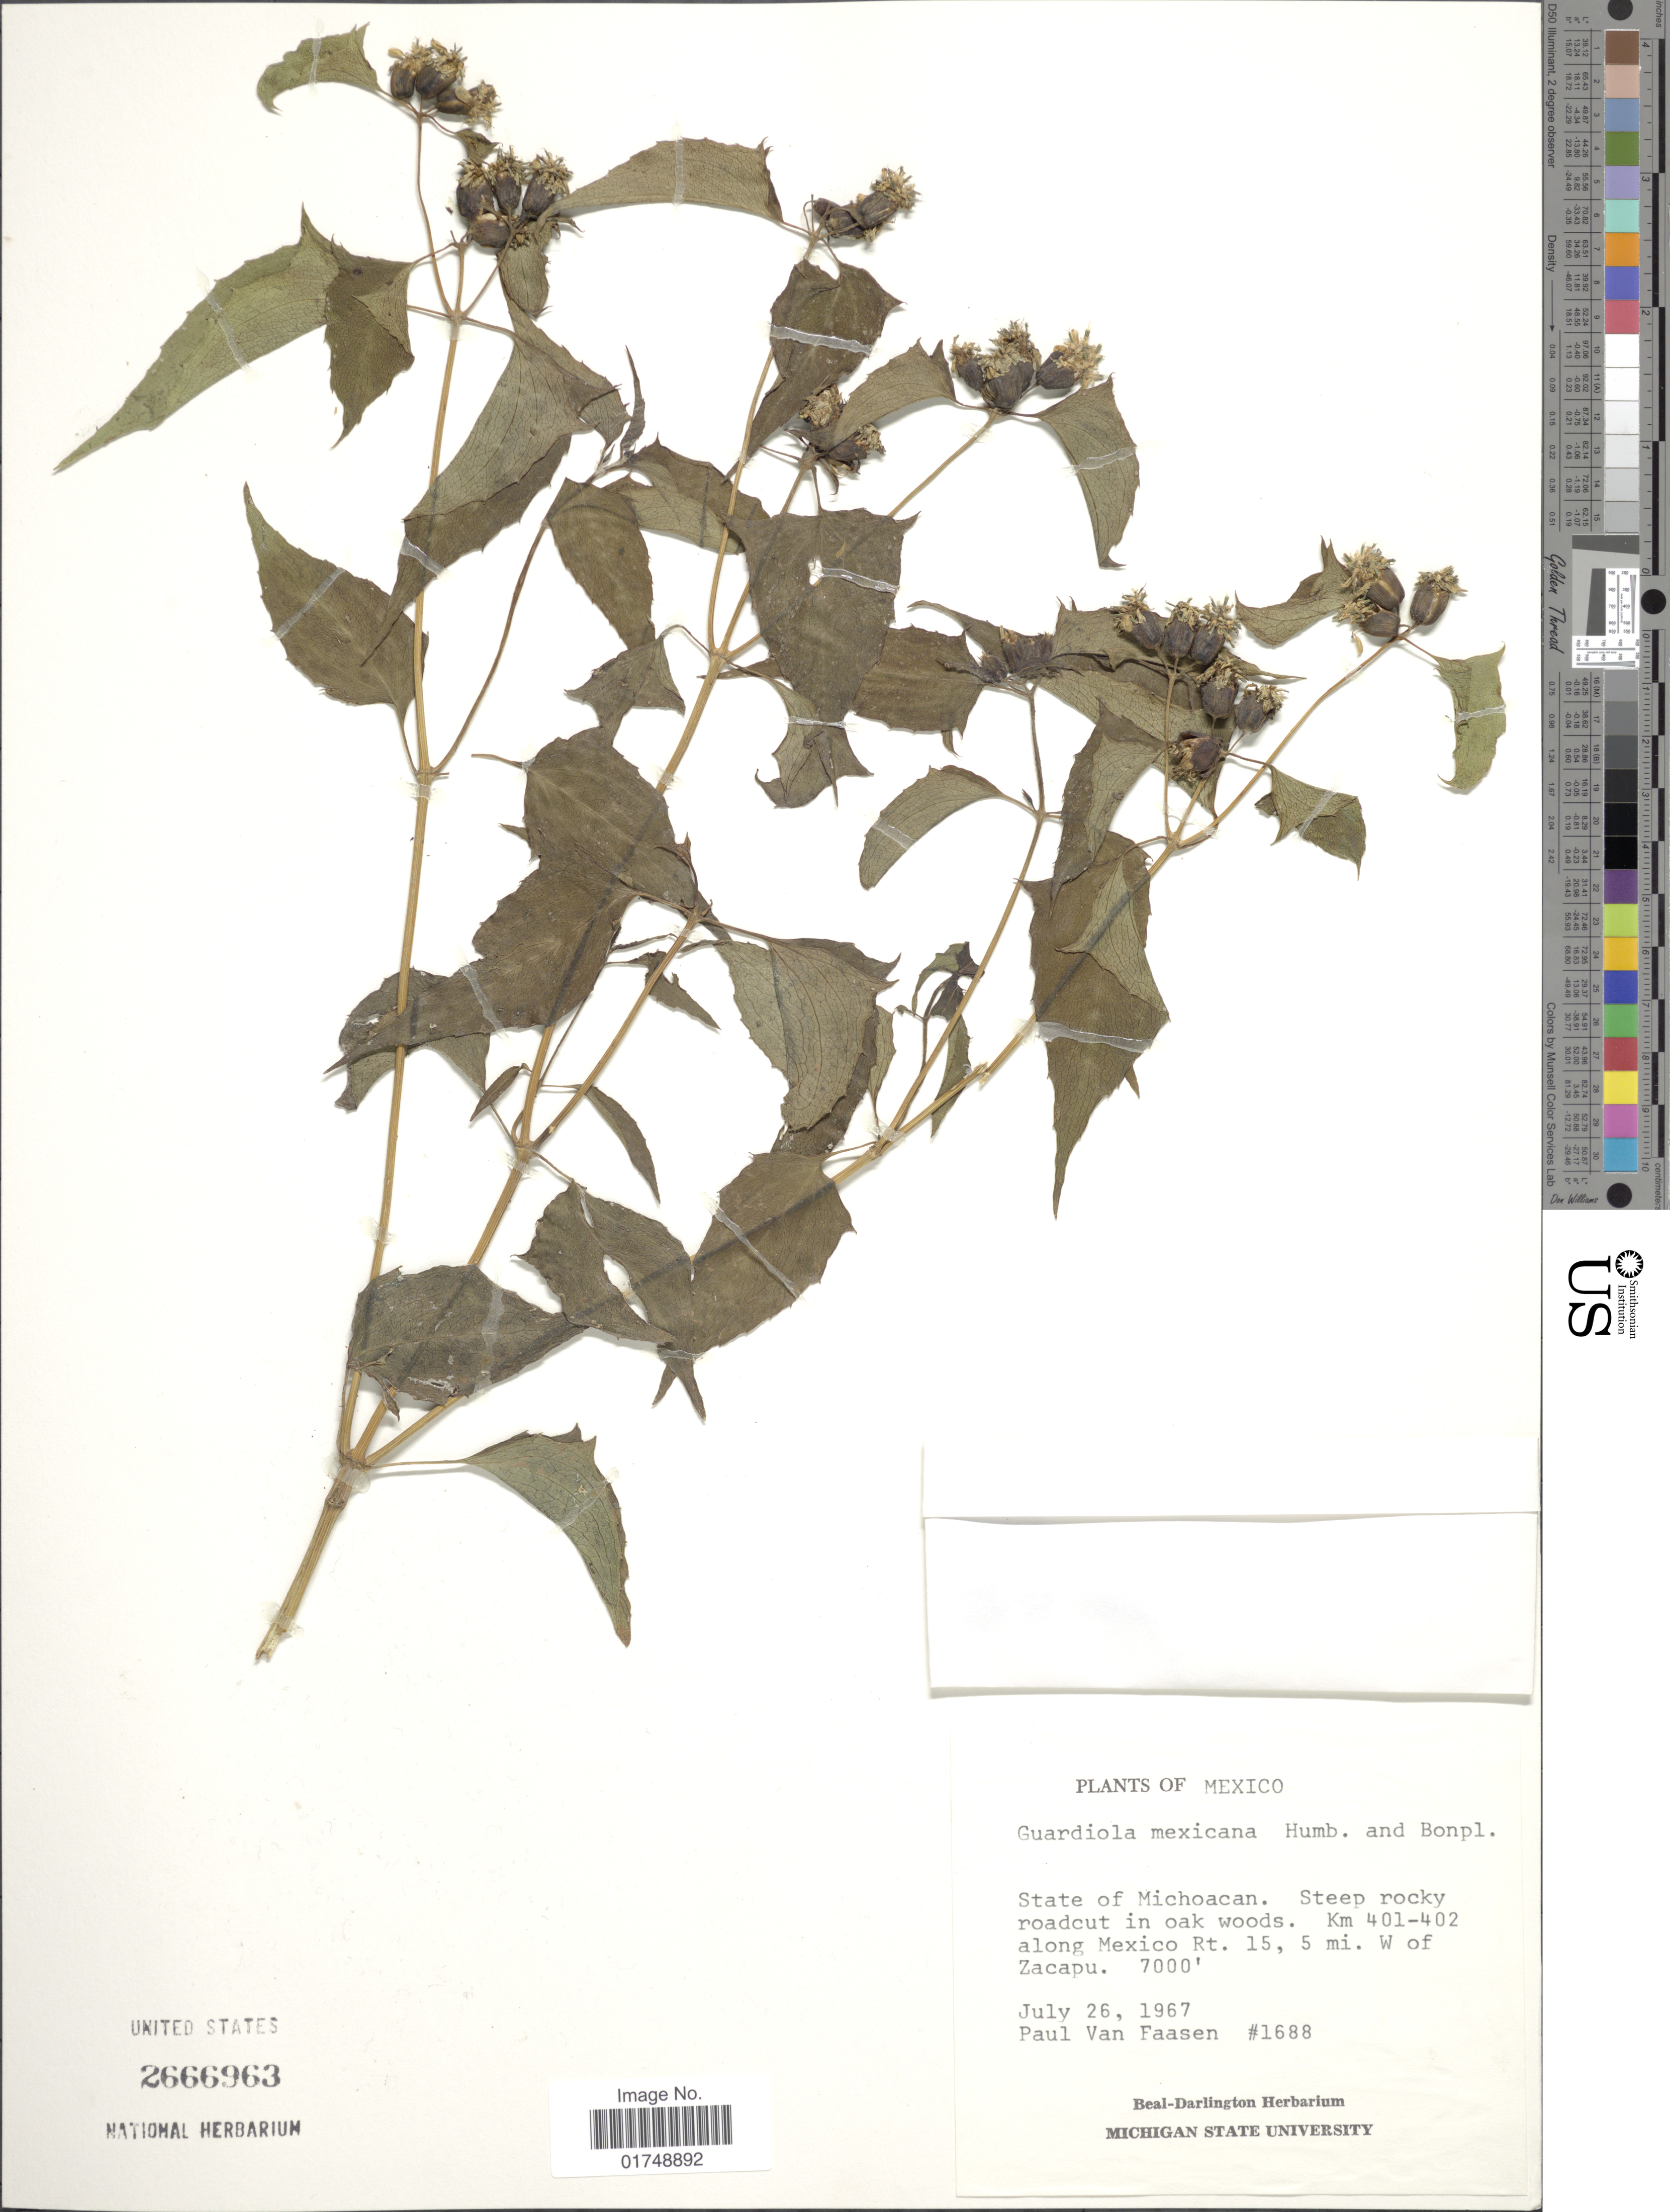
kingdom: Plantae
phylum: Tracheophyta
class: Magnoliopsida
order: Asterales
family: Asteraceae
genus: Guardiola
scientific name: Guardiola mexicana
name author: Humb. & Bonpl.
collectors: P. Van Faasen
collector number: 1688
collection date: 1967-07-26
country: Mexico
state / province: Michoacán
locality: Km 401-402 along Mexico Rt. 15, 5 mi. W of Zacapu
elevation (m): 2134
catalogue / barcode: US 2666963